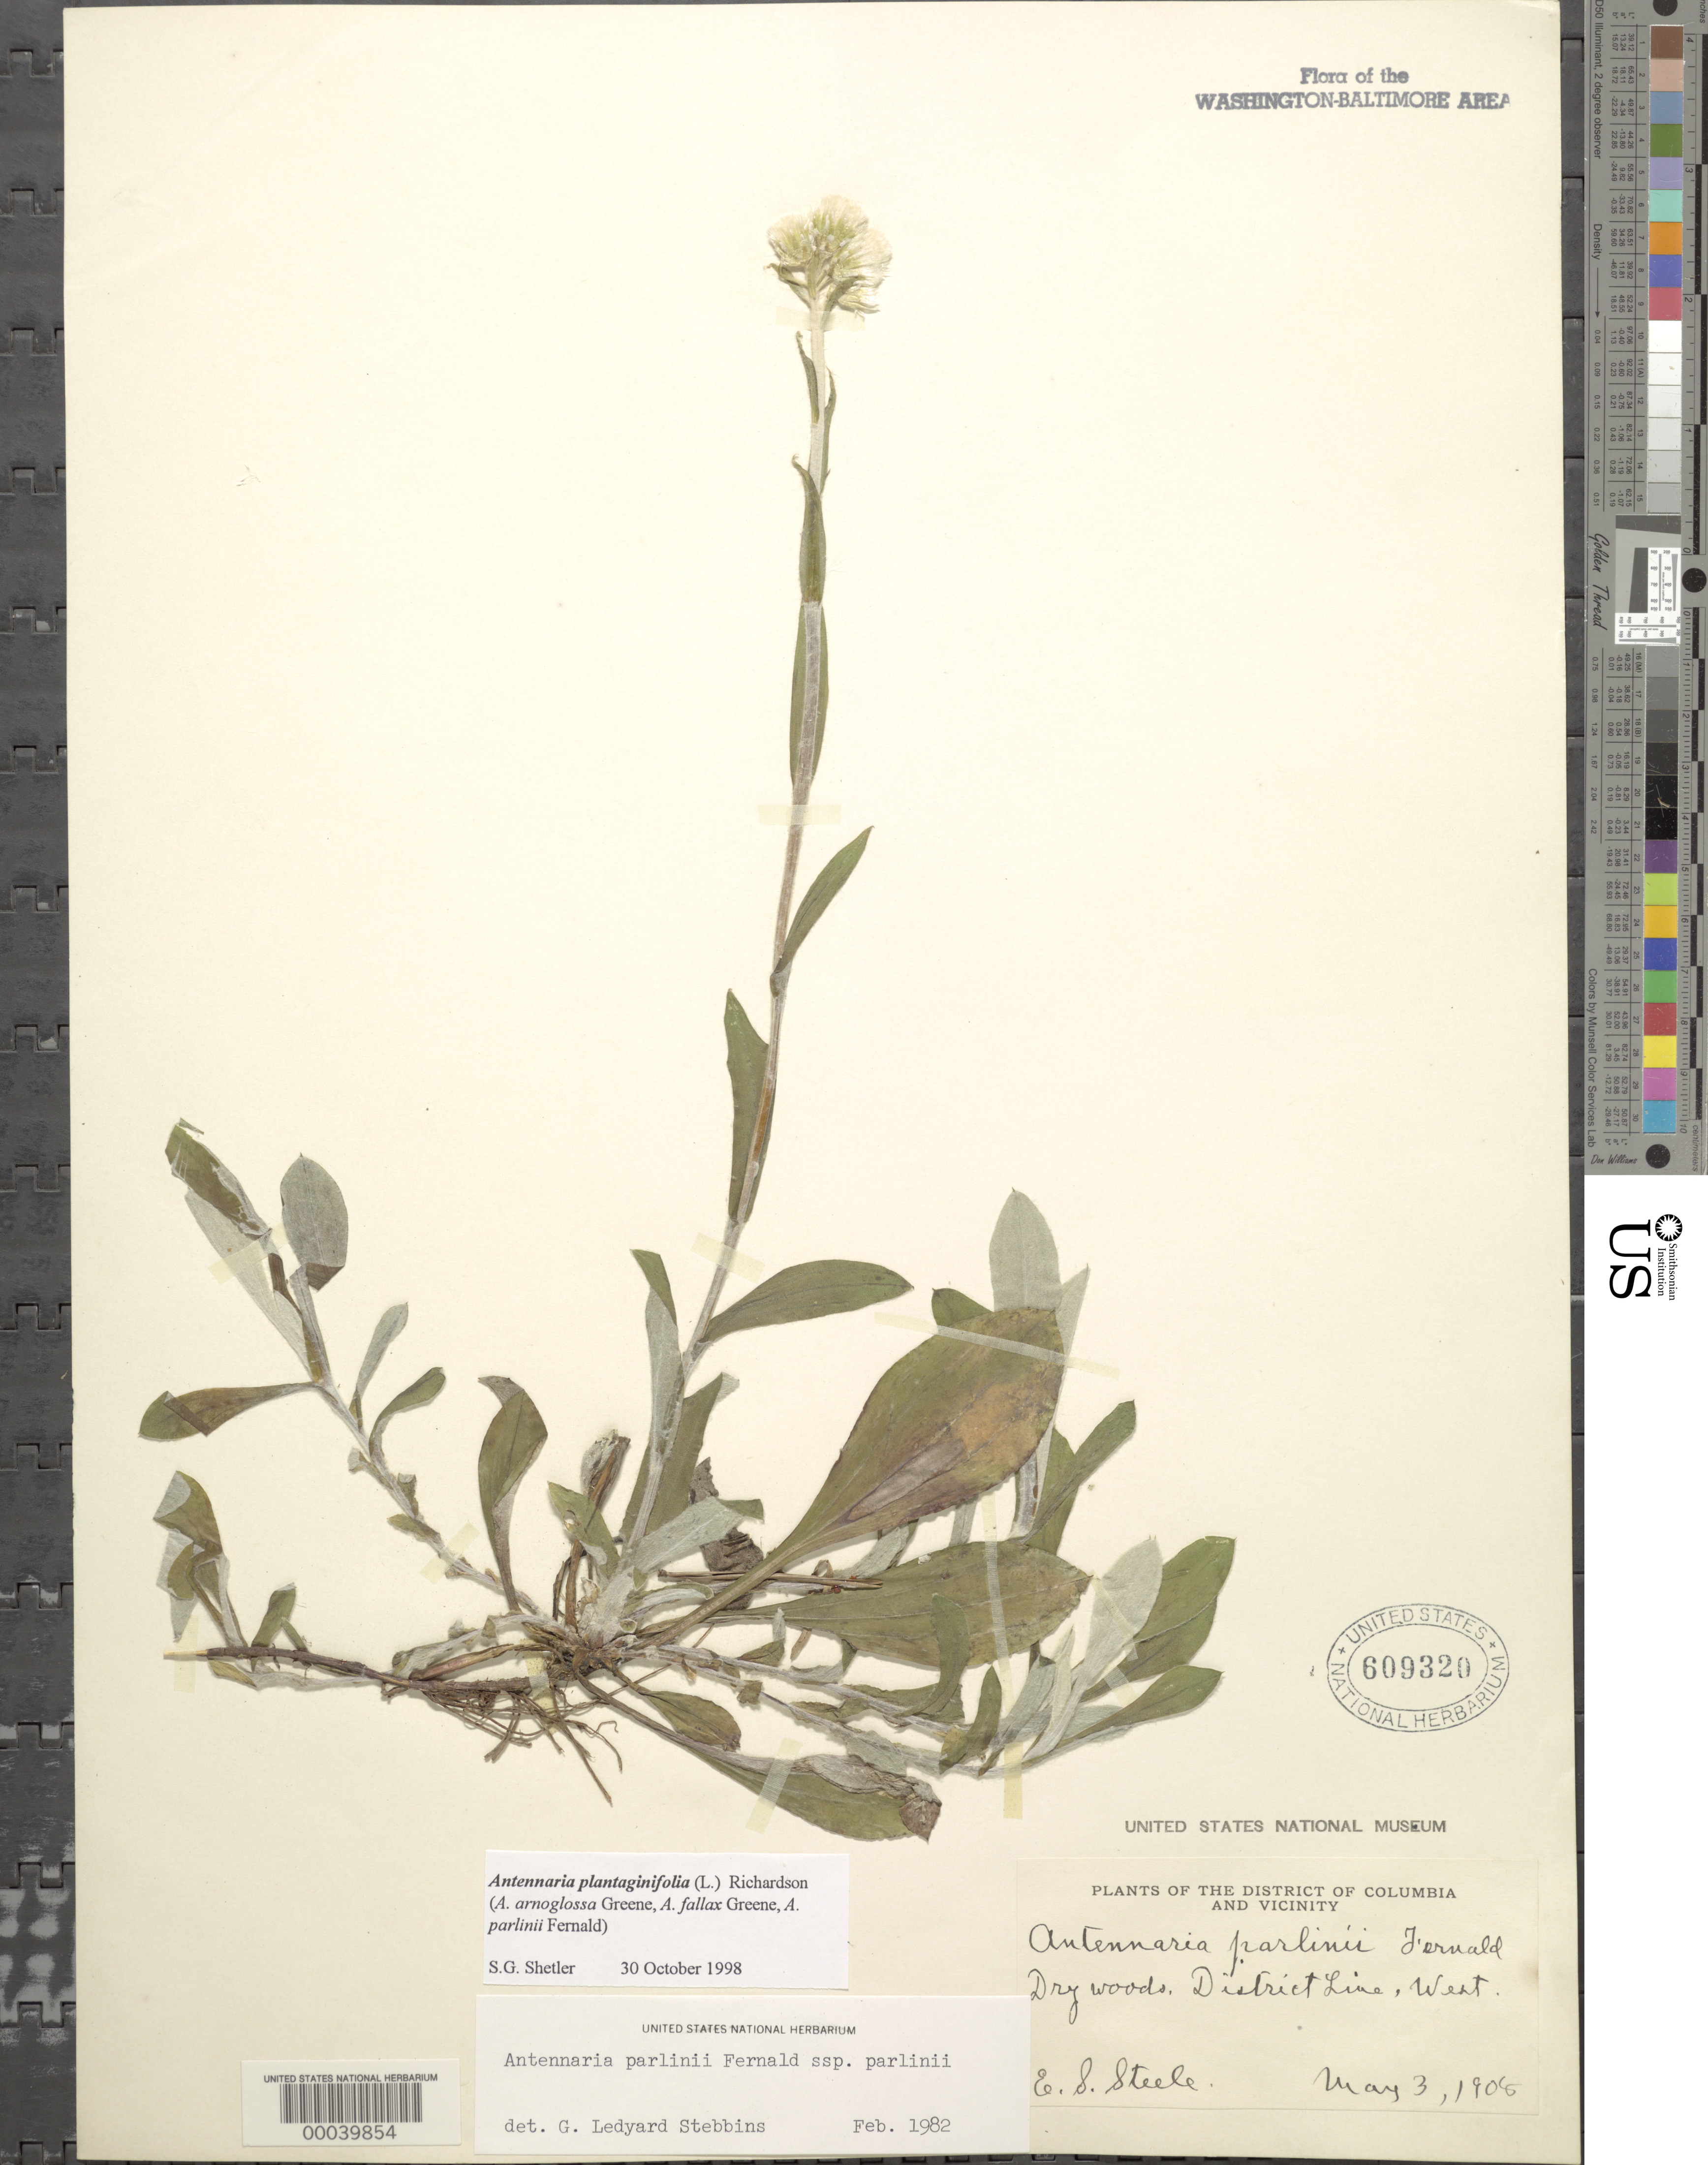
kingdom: Plantae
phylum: Tracheophyta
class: Magnoliopsida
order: Asterales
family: Asteraceae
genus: Antennaria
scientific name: Antennaria plantaginifolia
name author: (L.) Richardson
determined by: Stebbins, G. L.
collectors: E. Steele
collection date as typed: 03 May 1908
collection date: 1908-05-03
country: United States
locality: District Line West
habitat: Dry woods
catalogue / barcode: US 609320